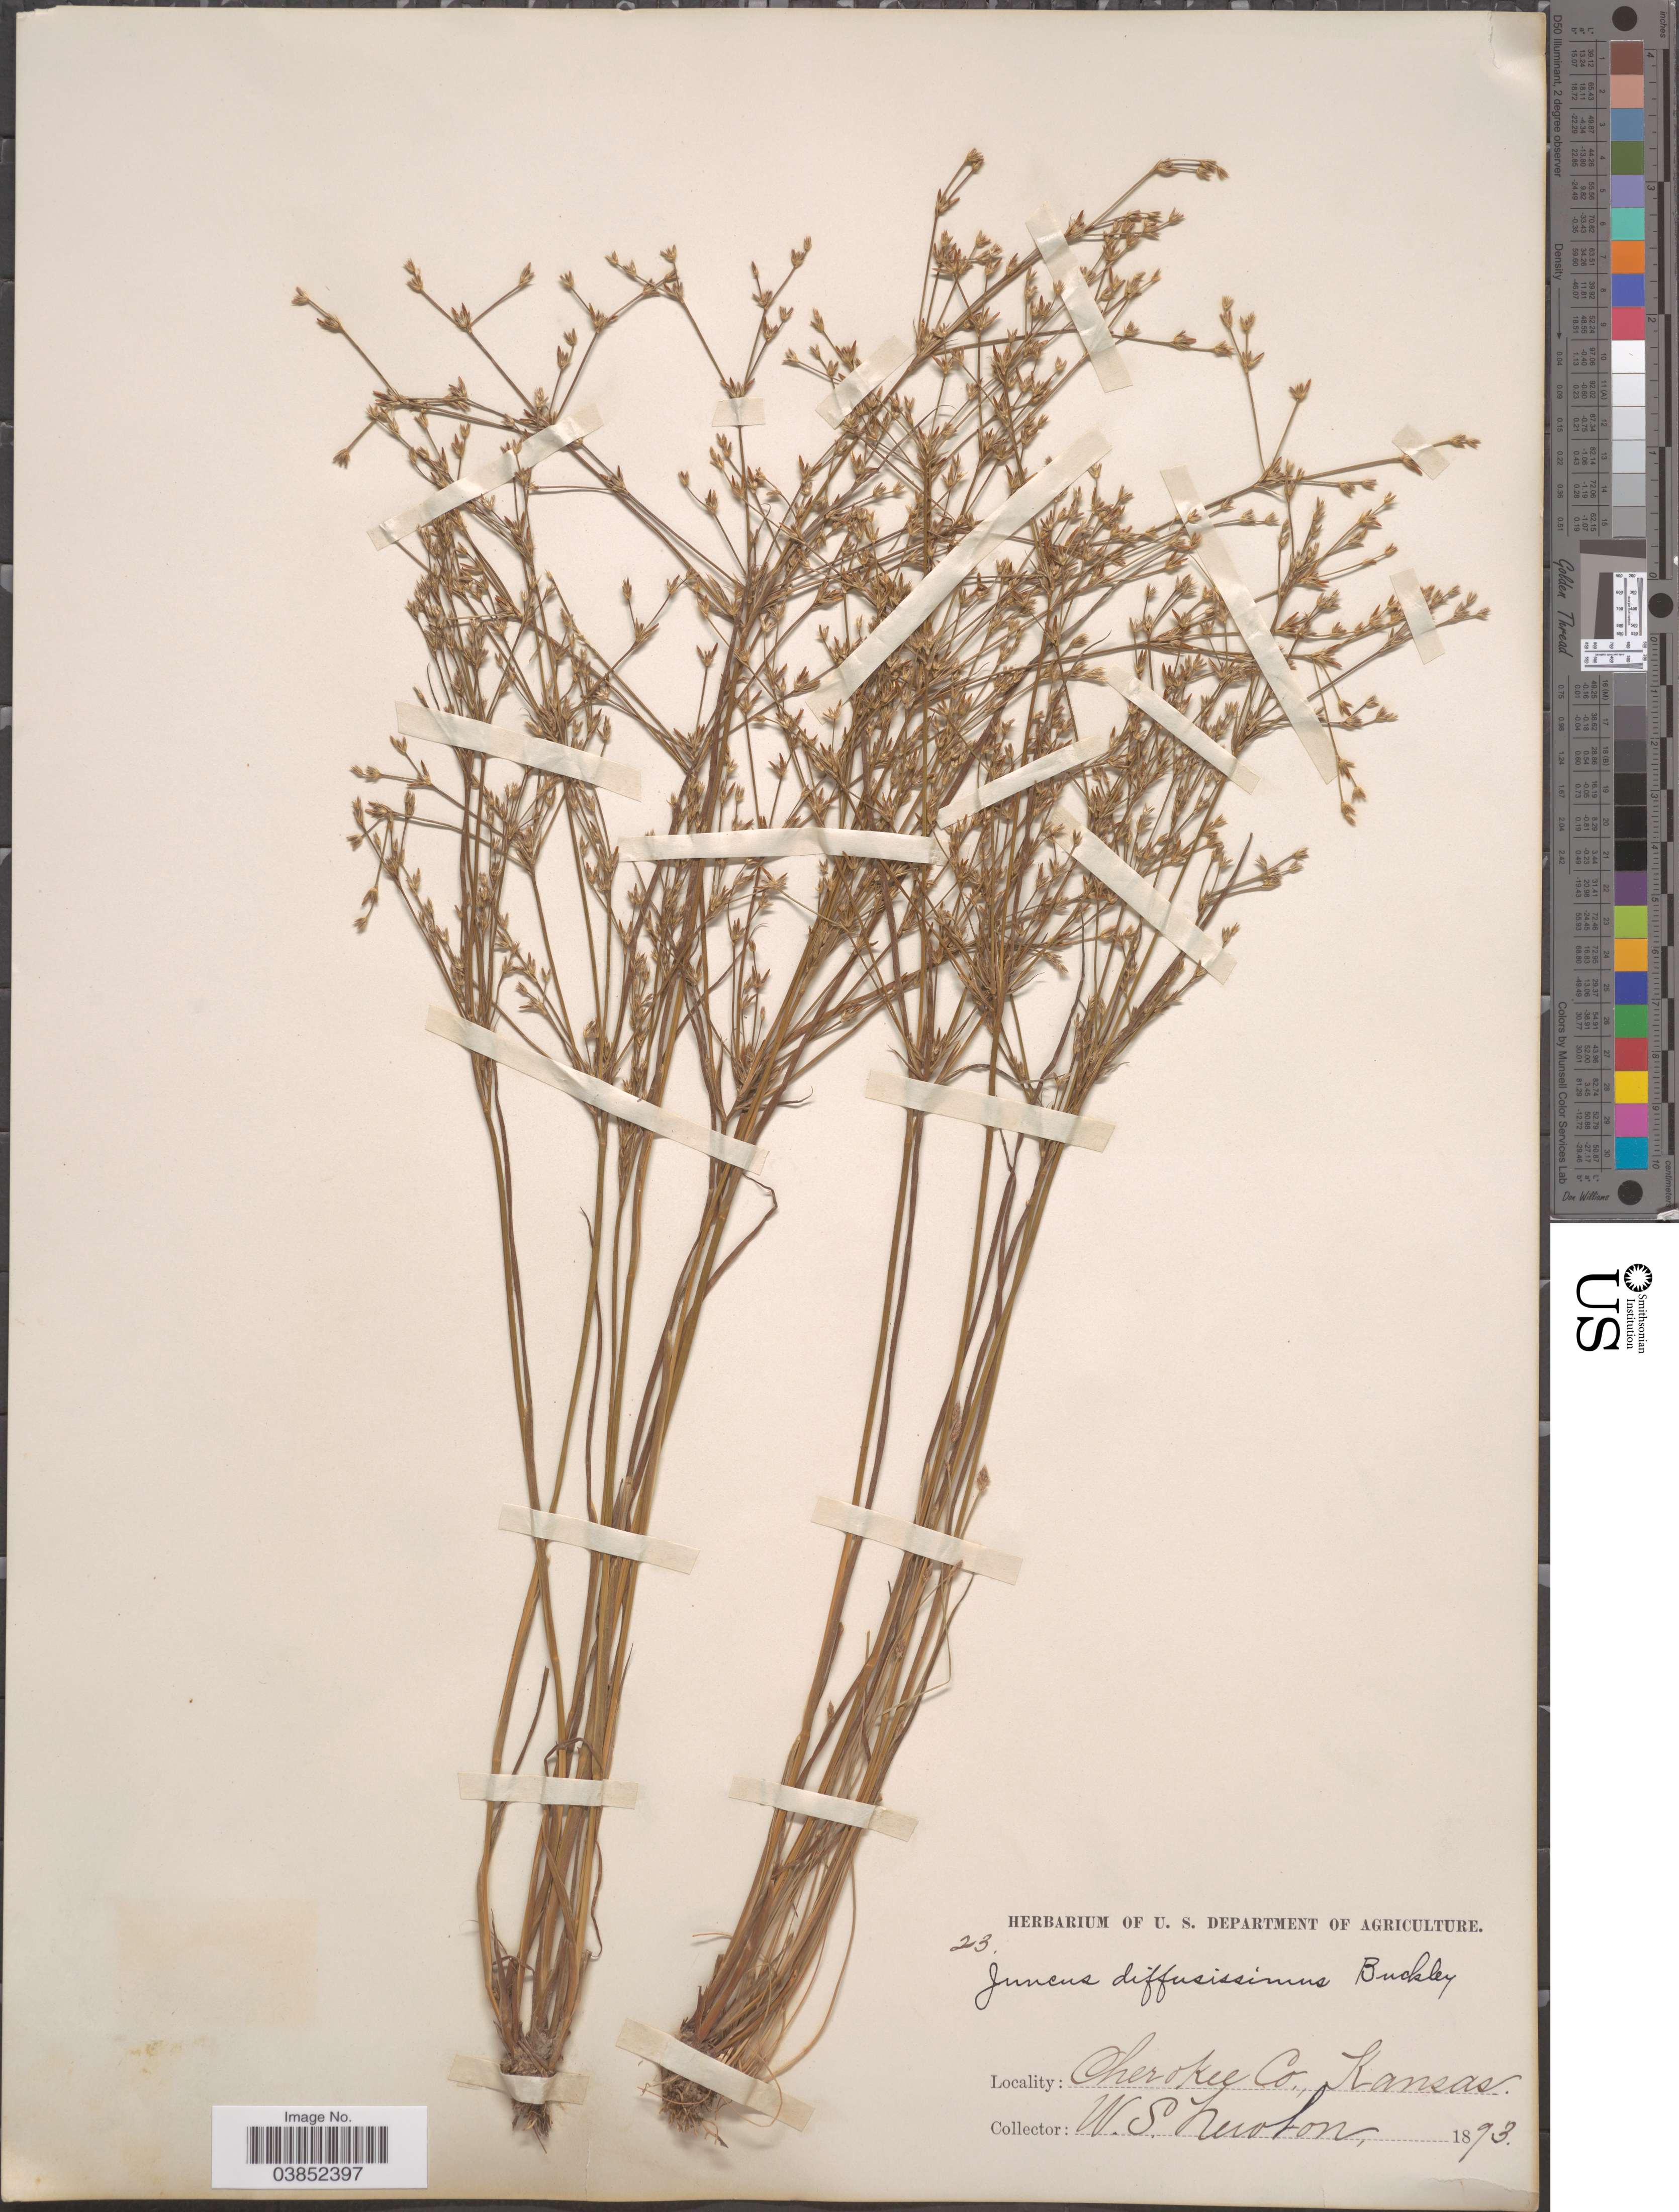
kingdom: Plantae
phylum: Tracheophyta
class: Liliopsida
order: Poales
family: Juncaceae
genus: Juncus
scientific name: Juncus diffusissimus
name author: Buckley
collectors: W. Newton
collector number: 23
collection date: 1893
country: United States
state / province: Kansas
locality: Cherokee Co.